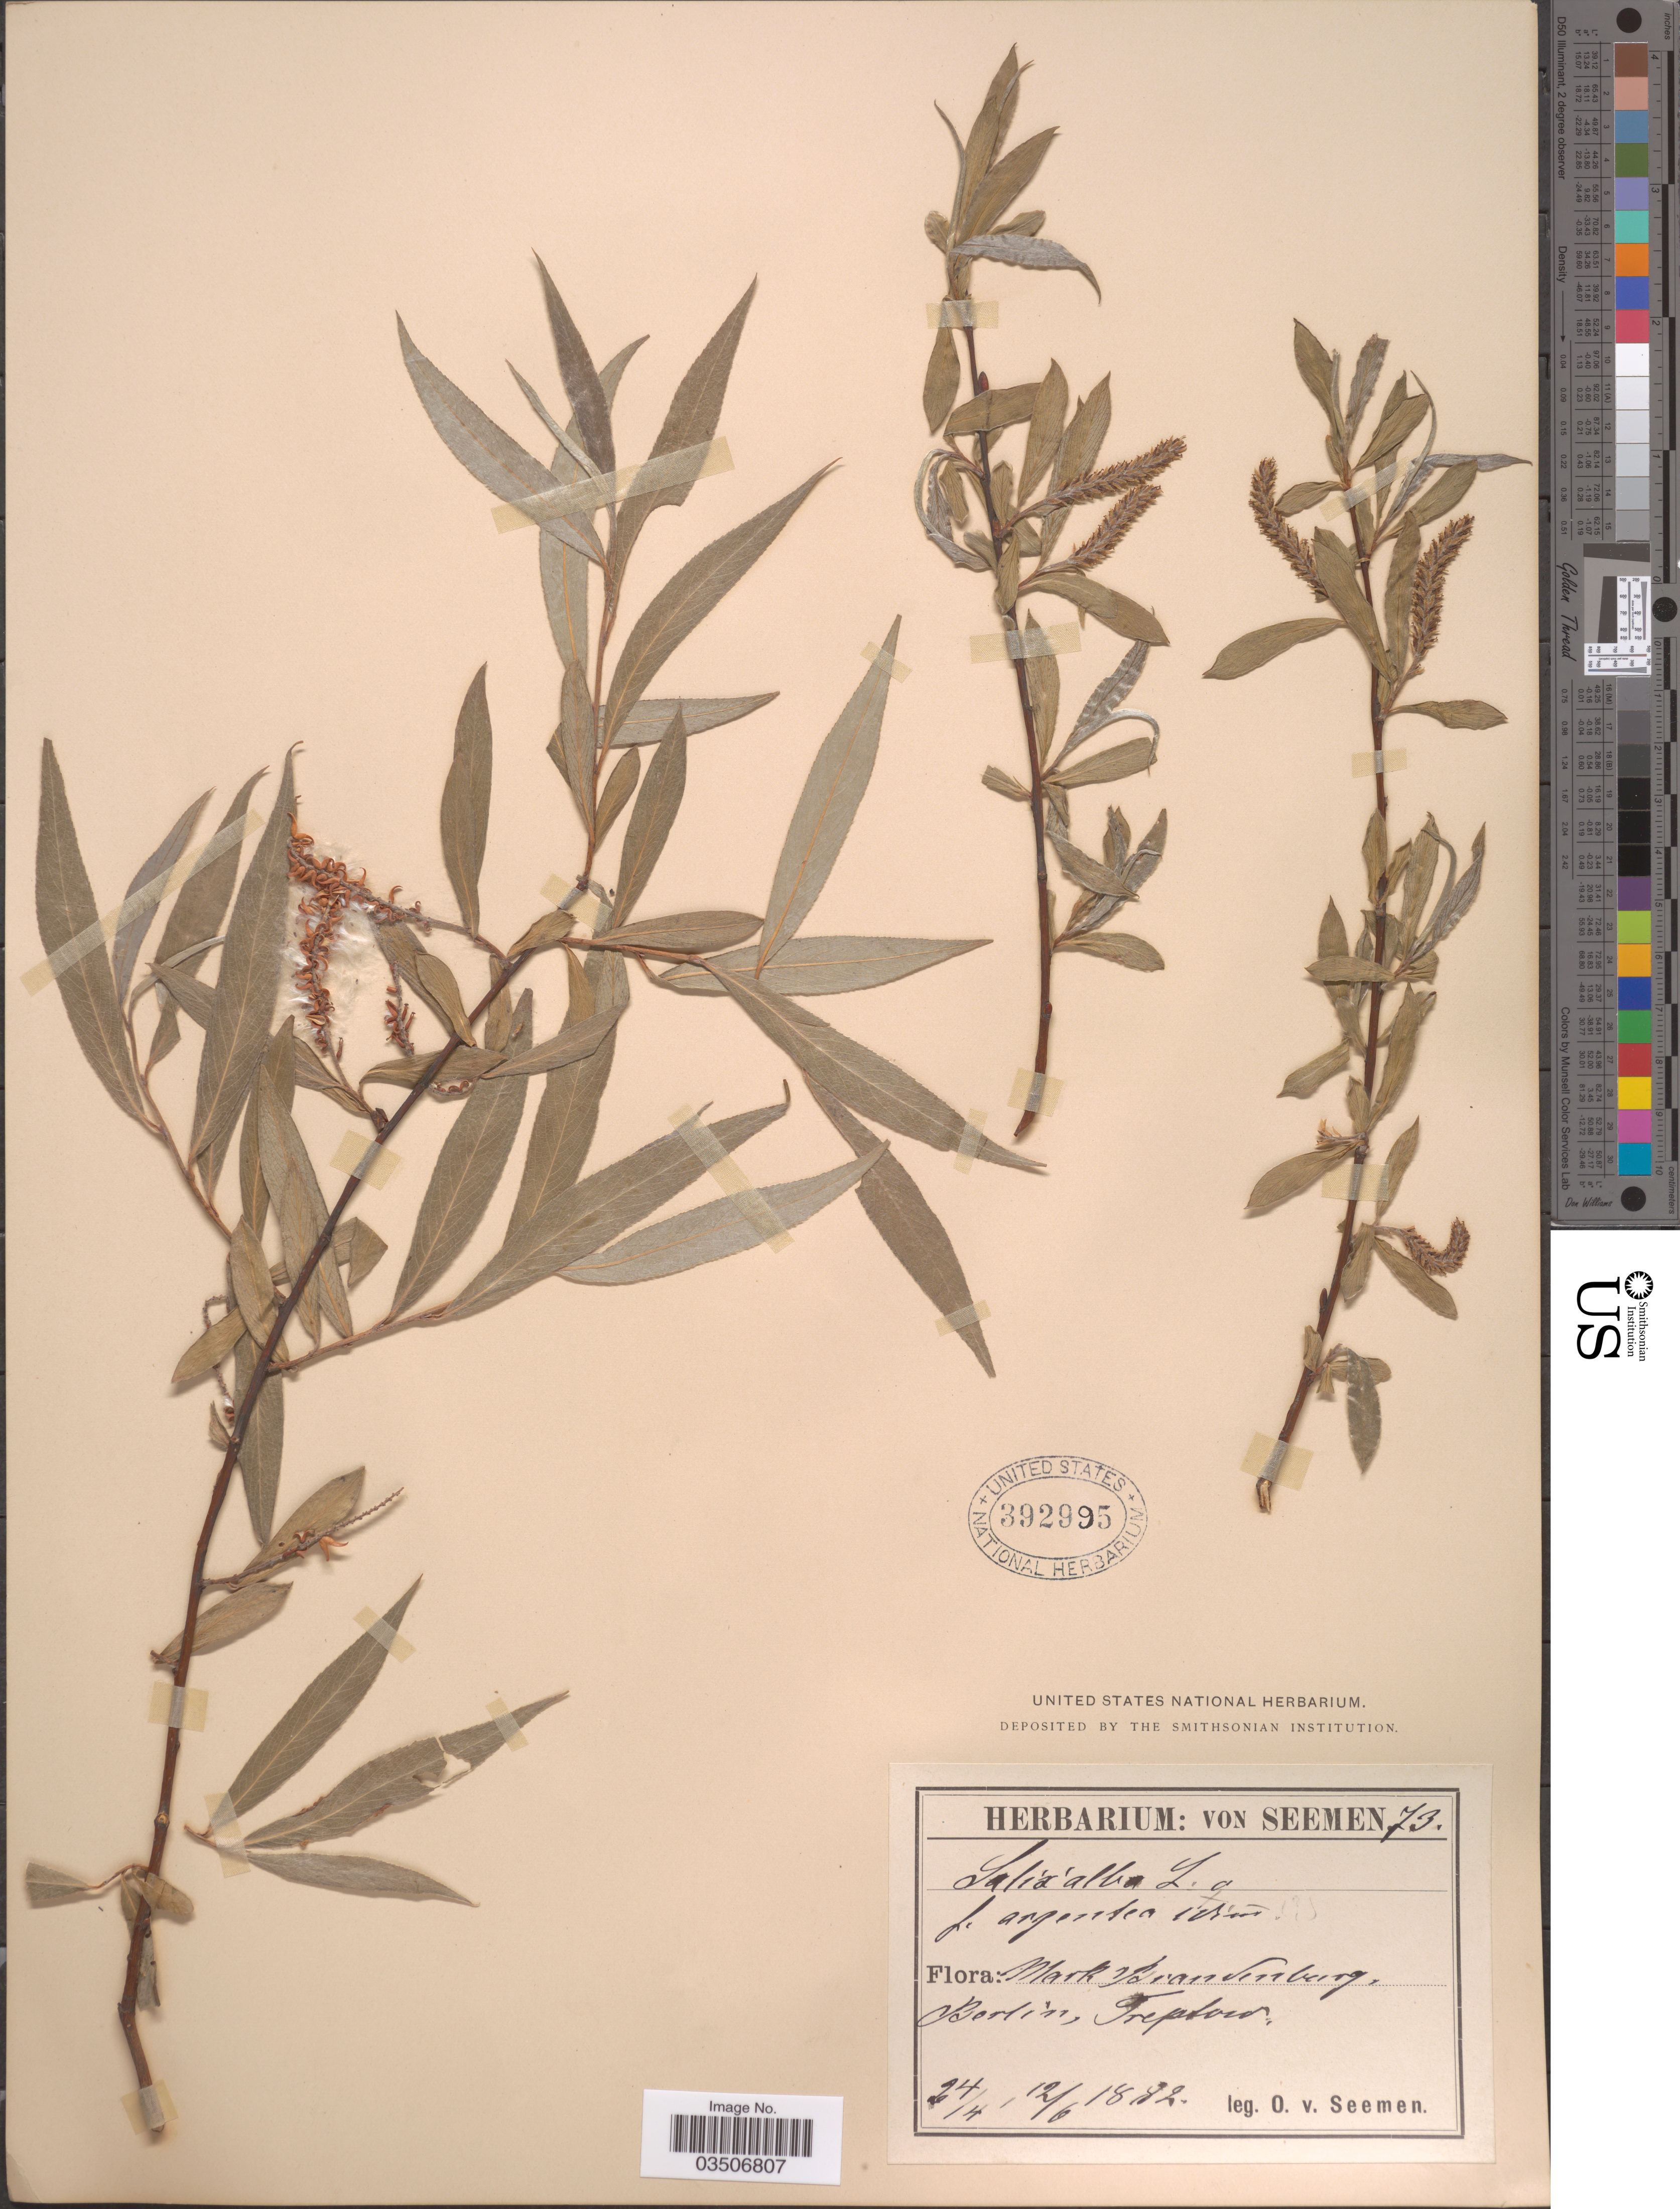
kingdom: Plantae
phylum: Tracheophyta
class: Magnoliopsida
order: Malpighiales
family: Salicaceae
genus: Salix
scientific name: Salix alba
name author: L.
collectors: K. O. von Seemen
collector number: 73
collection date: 1882-04-24/1882-06-12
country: Germany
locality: Mark Brandenburg. Berlin, Treptow.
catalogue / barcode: US 392995